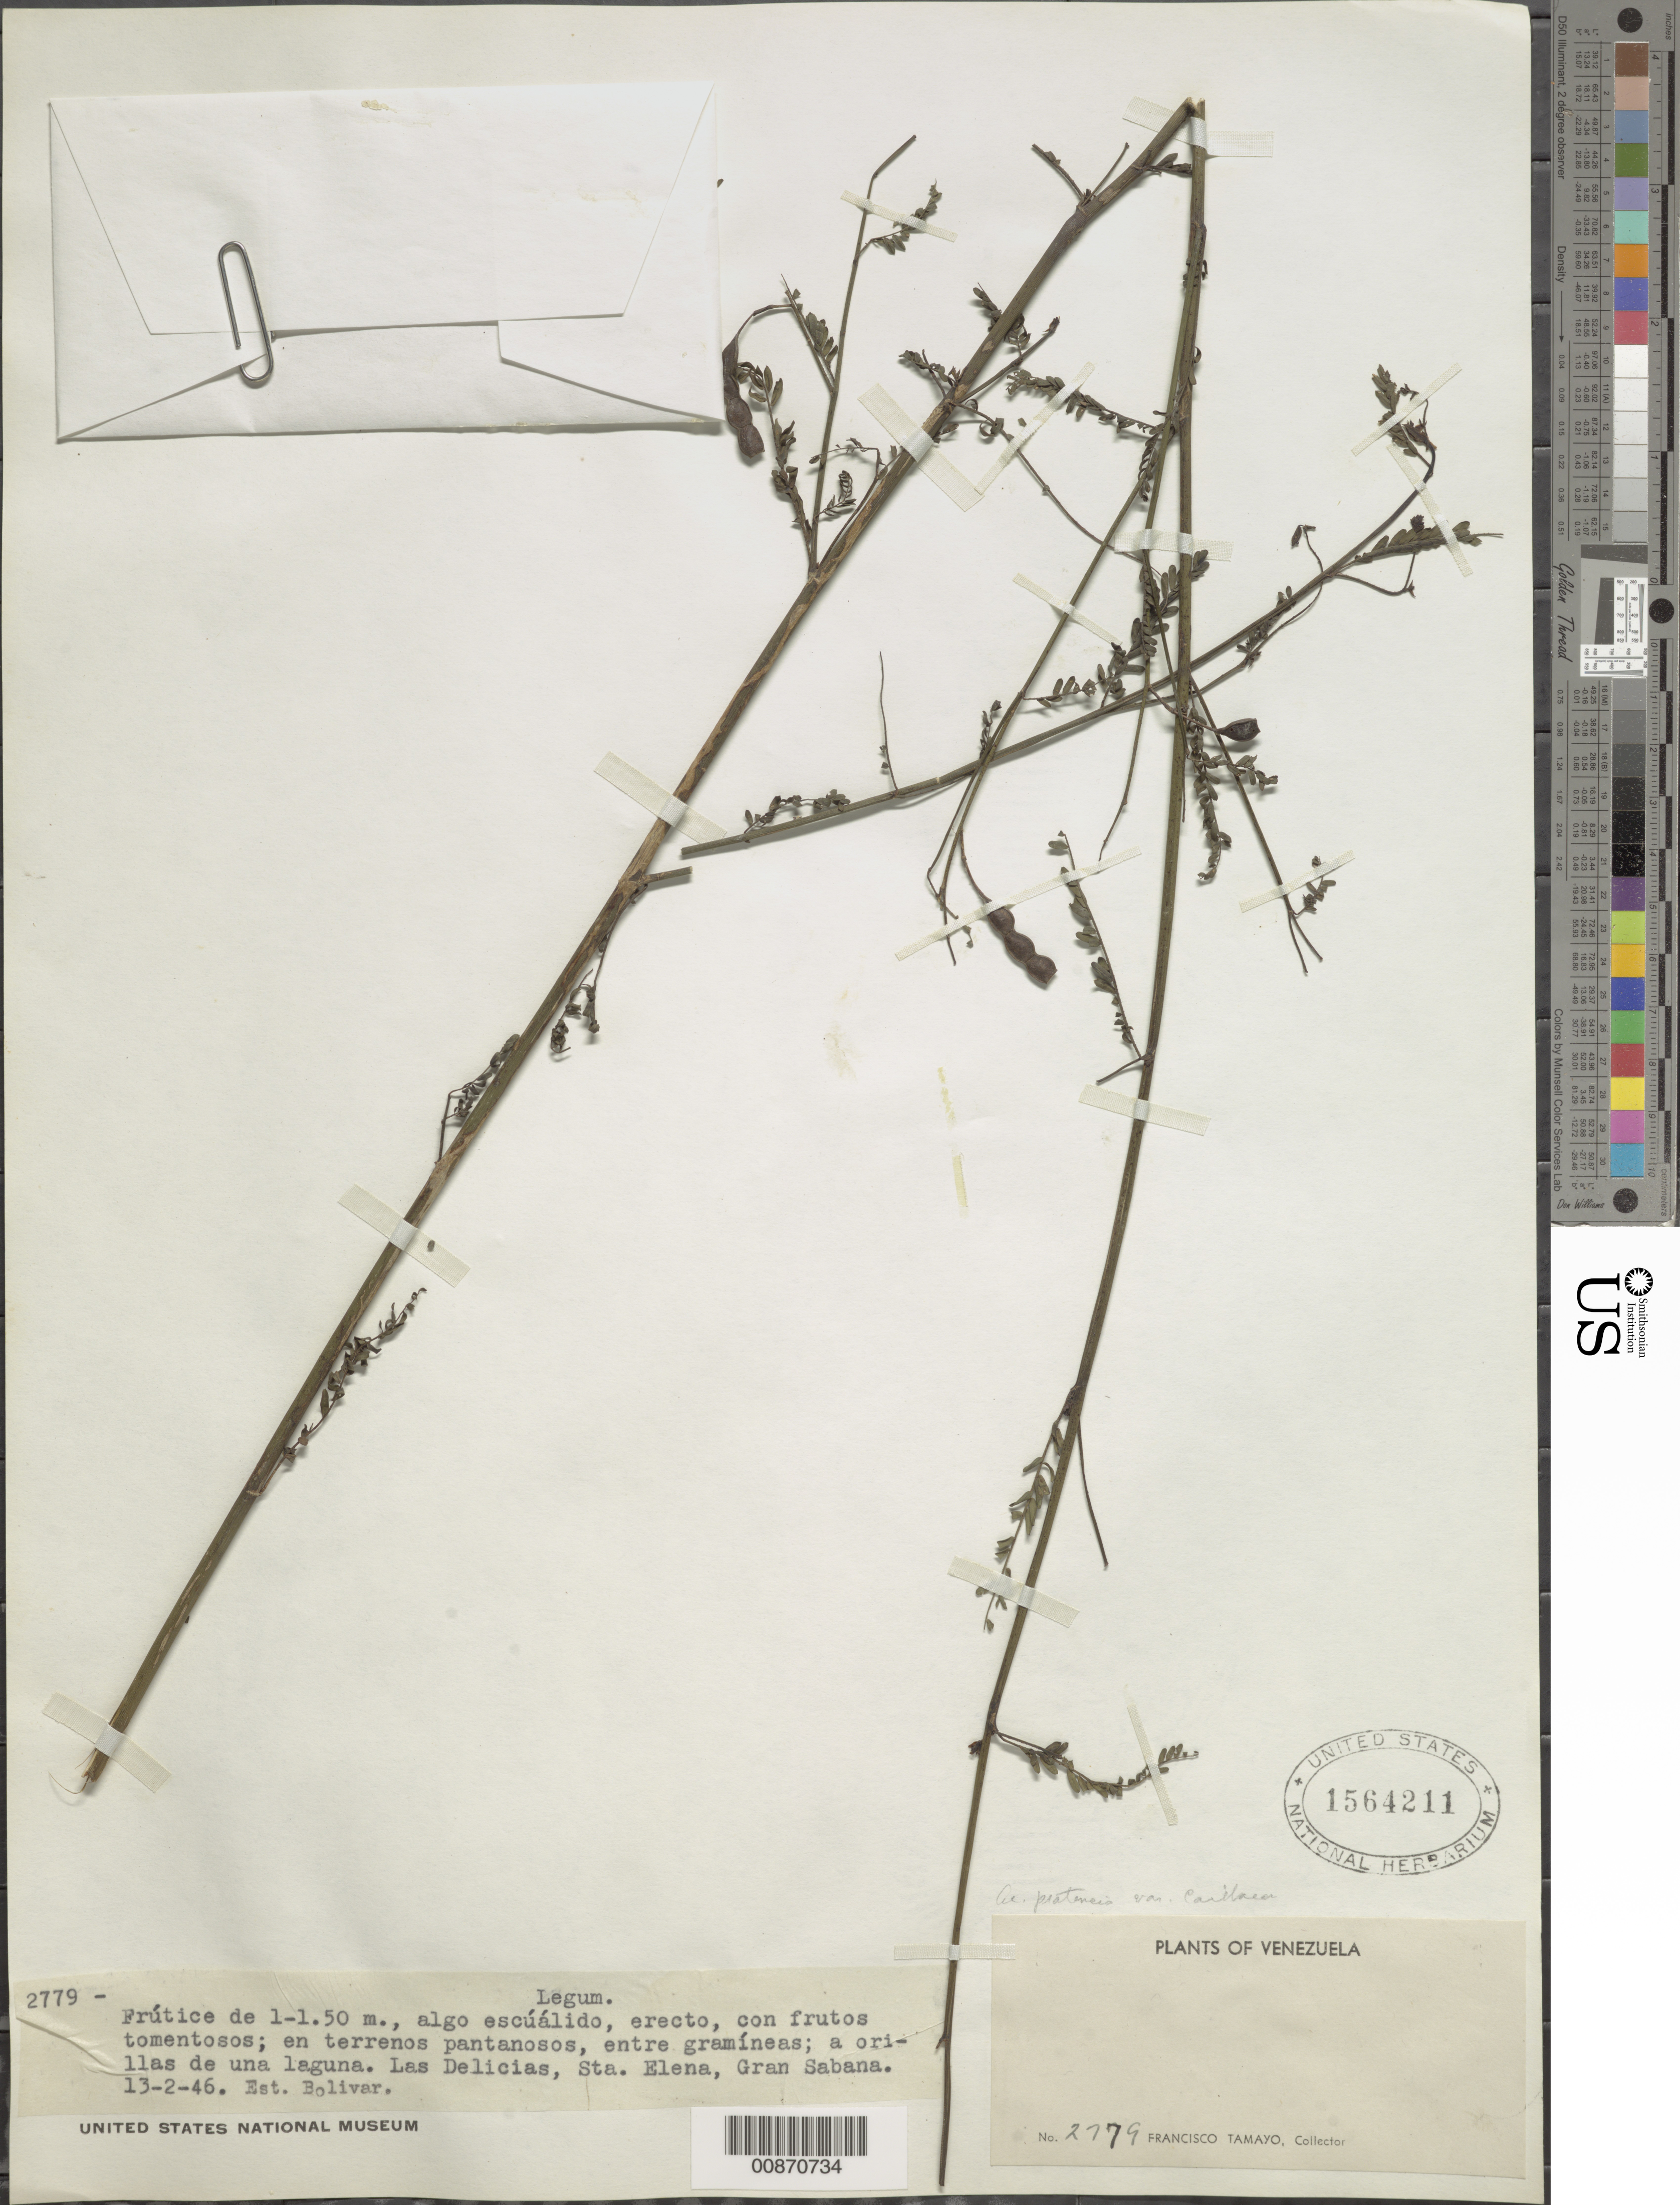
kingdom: Plantae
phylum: Tracheophyta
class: Magnoliopsida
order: Fabales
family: Fabaceae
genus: Aeschynomene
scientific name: Aeschynomene pratensis var. caribaea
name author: Rudd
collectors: F. Tamayo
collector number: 2779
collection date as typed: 13-Feb-46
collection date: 1946-02-13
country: Venezuela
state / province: Bolívar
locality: Gran Sabana, Sta. Elena, Las Delicias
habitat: Orillas de una laguna, en terrenos pantanosos, entre gramineas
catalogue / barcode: US 1564211